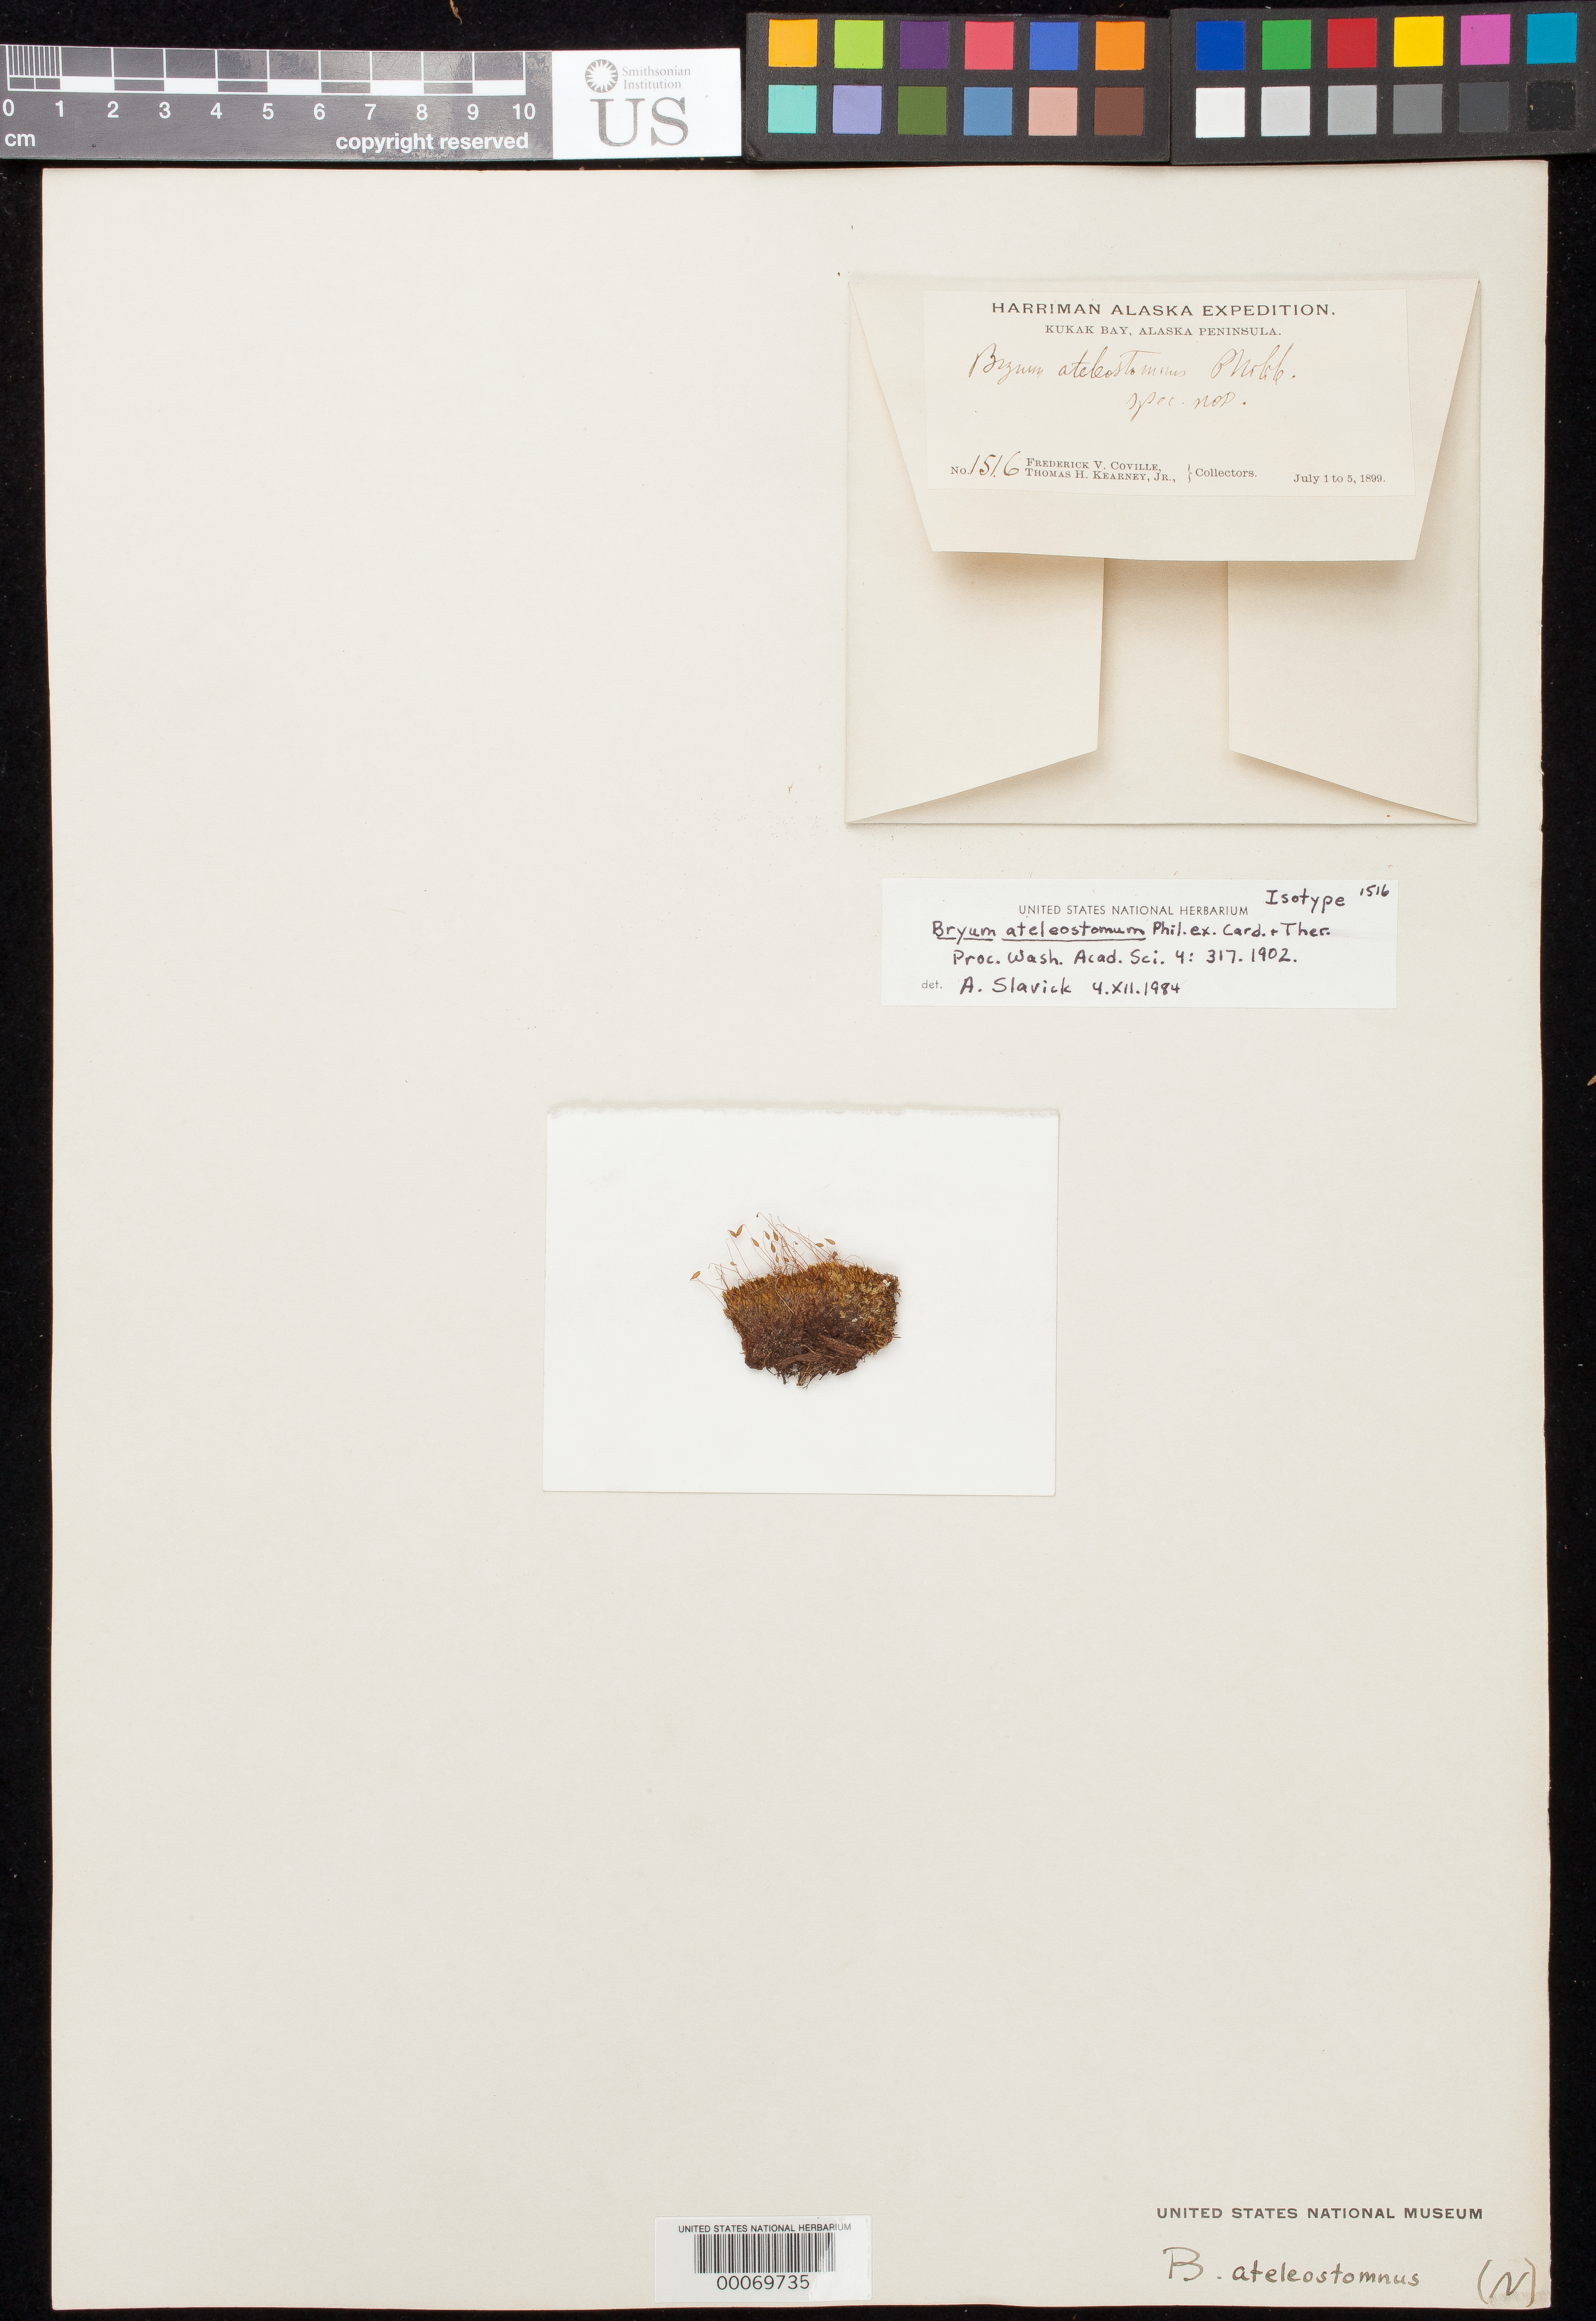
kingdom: Plantae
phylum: Bryophyta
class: Bryopsida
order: Bryales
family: Bryaceae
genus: Bryum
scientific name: Bryum ateleostomum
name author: H. Philib. ex Cardot & Thér.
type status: Isotype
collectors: F. V. Coville & T. H. Kearney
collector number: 1516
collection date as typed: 01 Jul 1899 to 05 Jul 1899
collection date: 1899-07-01/1899-07-05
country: United States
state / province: Alaska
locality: Kukok Bay.